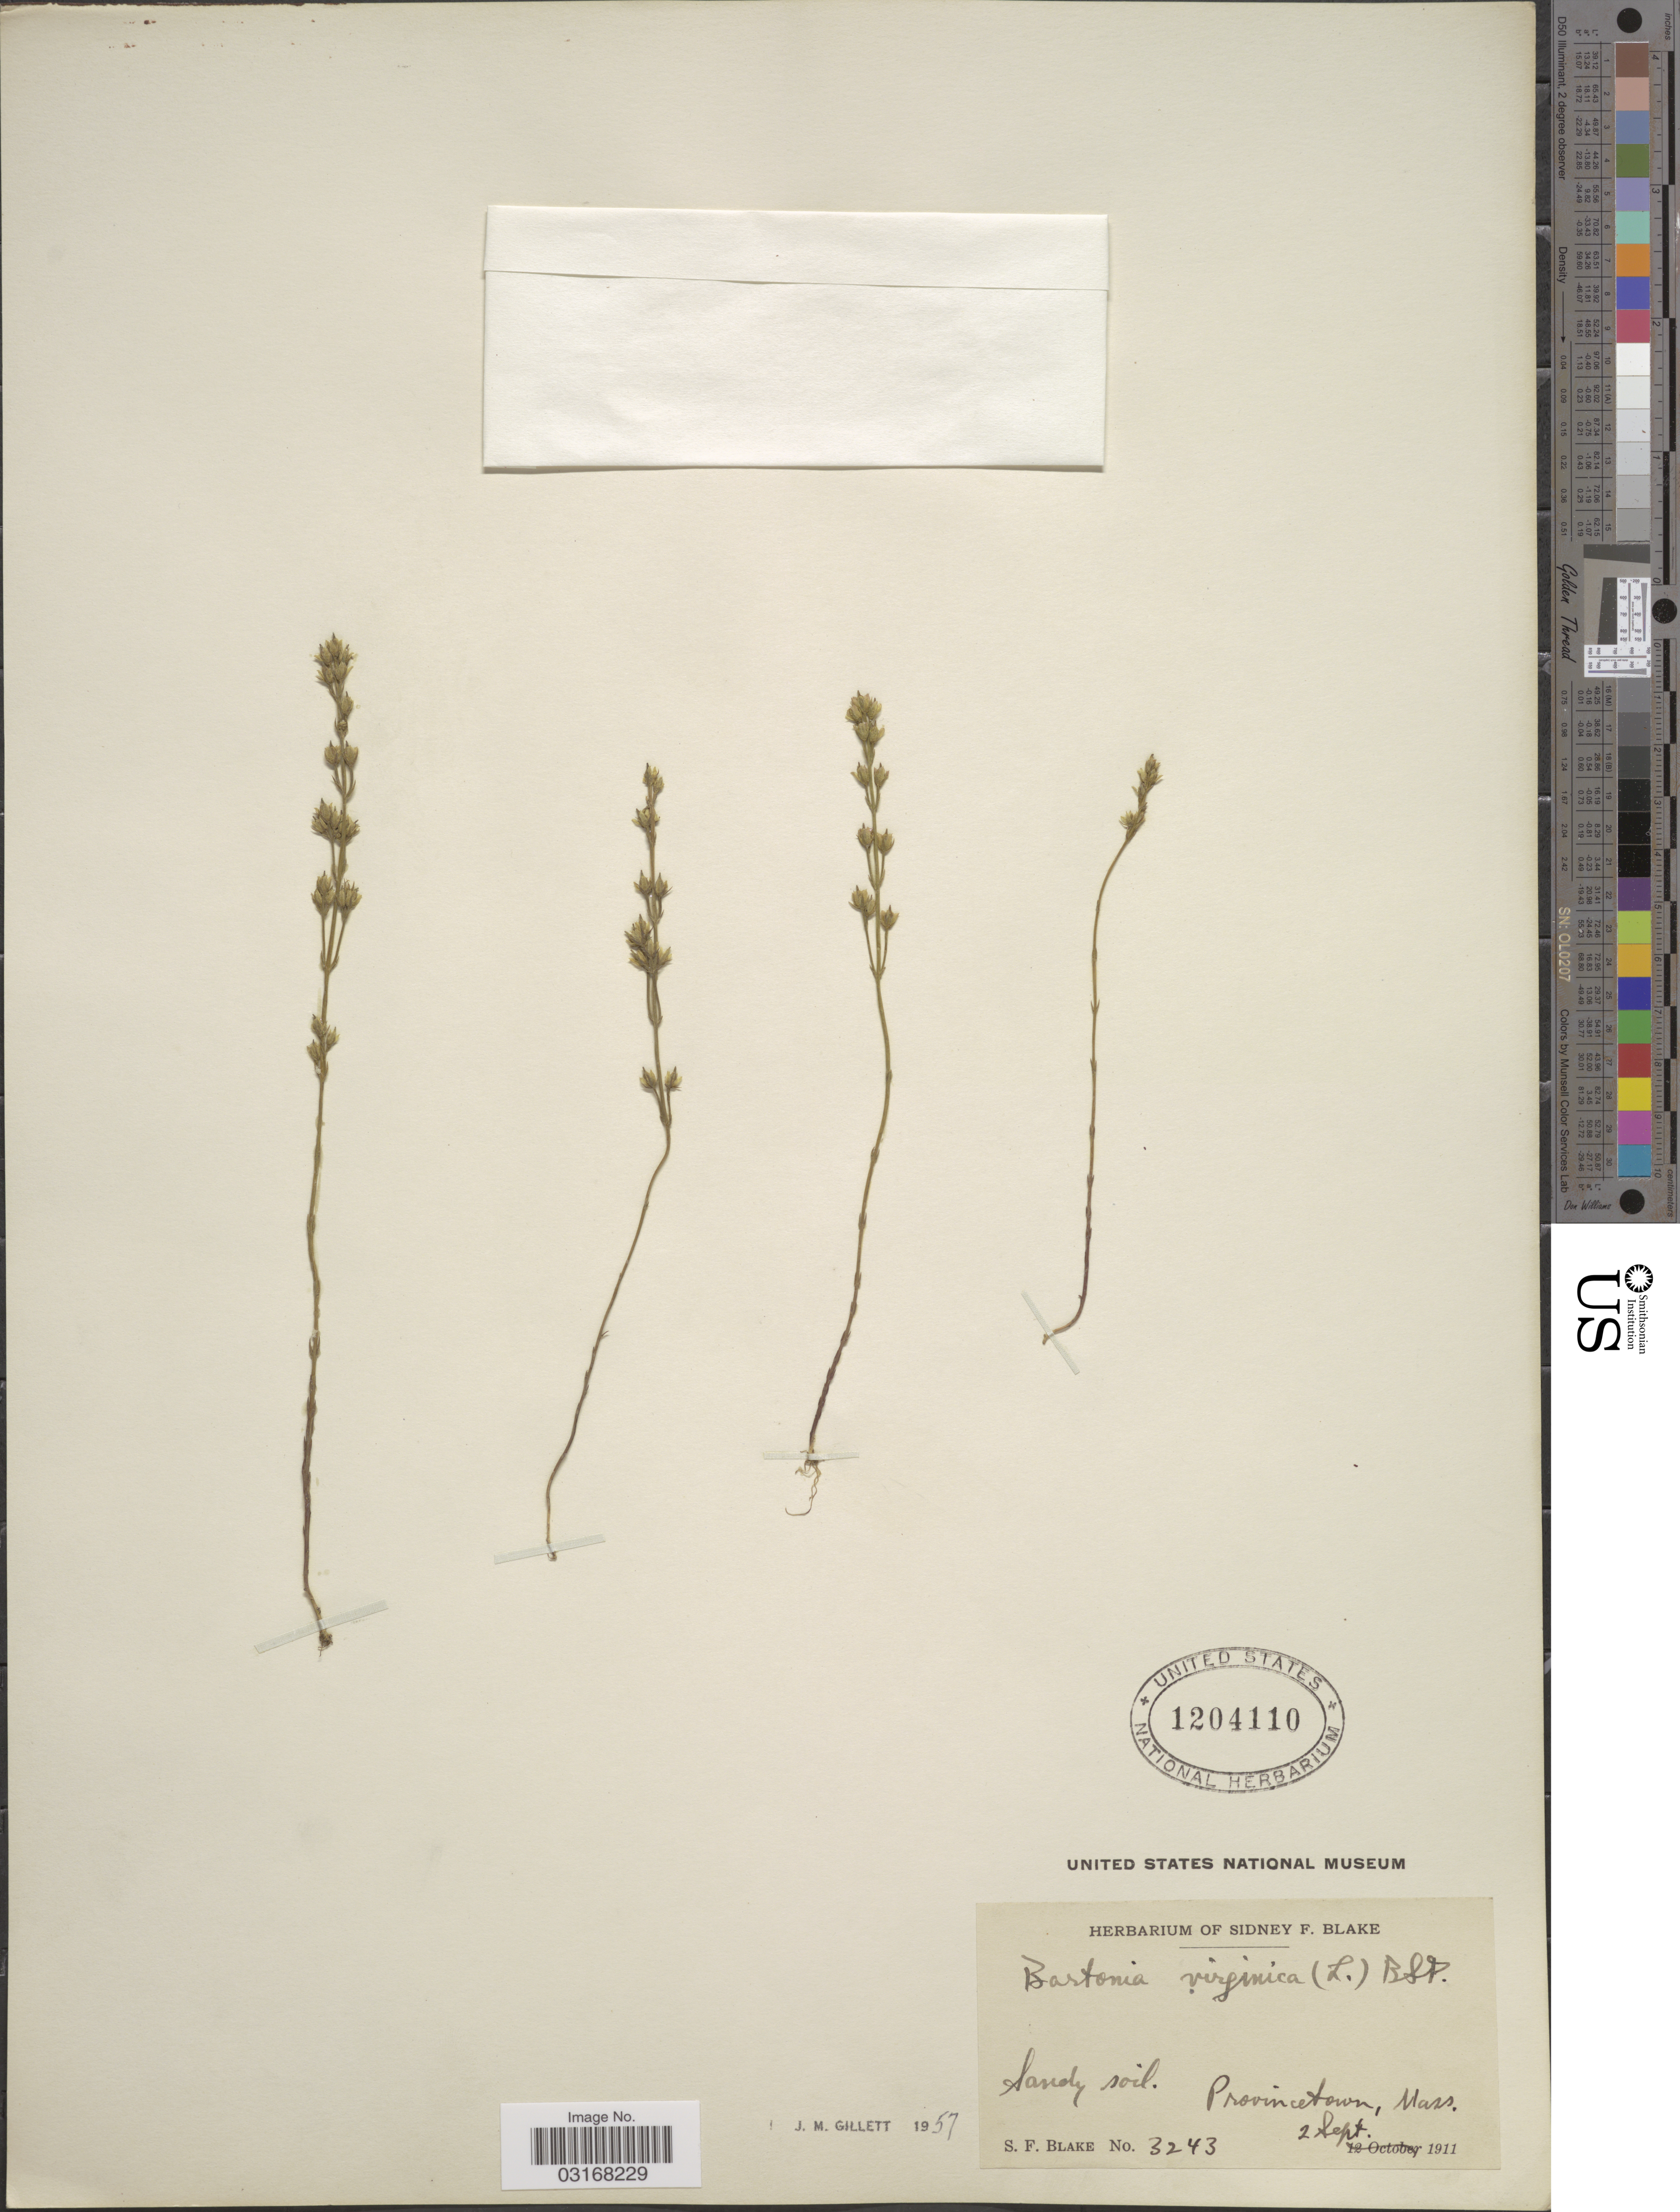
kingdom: Plantae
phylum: Tracheophyta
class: Magnoliopsida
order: Gentianales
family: Gentianaceae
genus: Bartonia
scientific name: Bartonia virginica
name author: (L.) Britton, Stearns & Poggenb.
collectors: S. Blake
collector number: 3243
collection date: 1911-09-02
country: United States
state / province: Massachusetts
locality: Provincetown, Mass.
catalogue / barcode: US 1204110